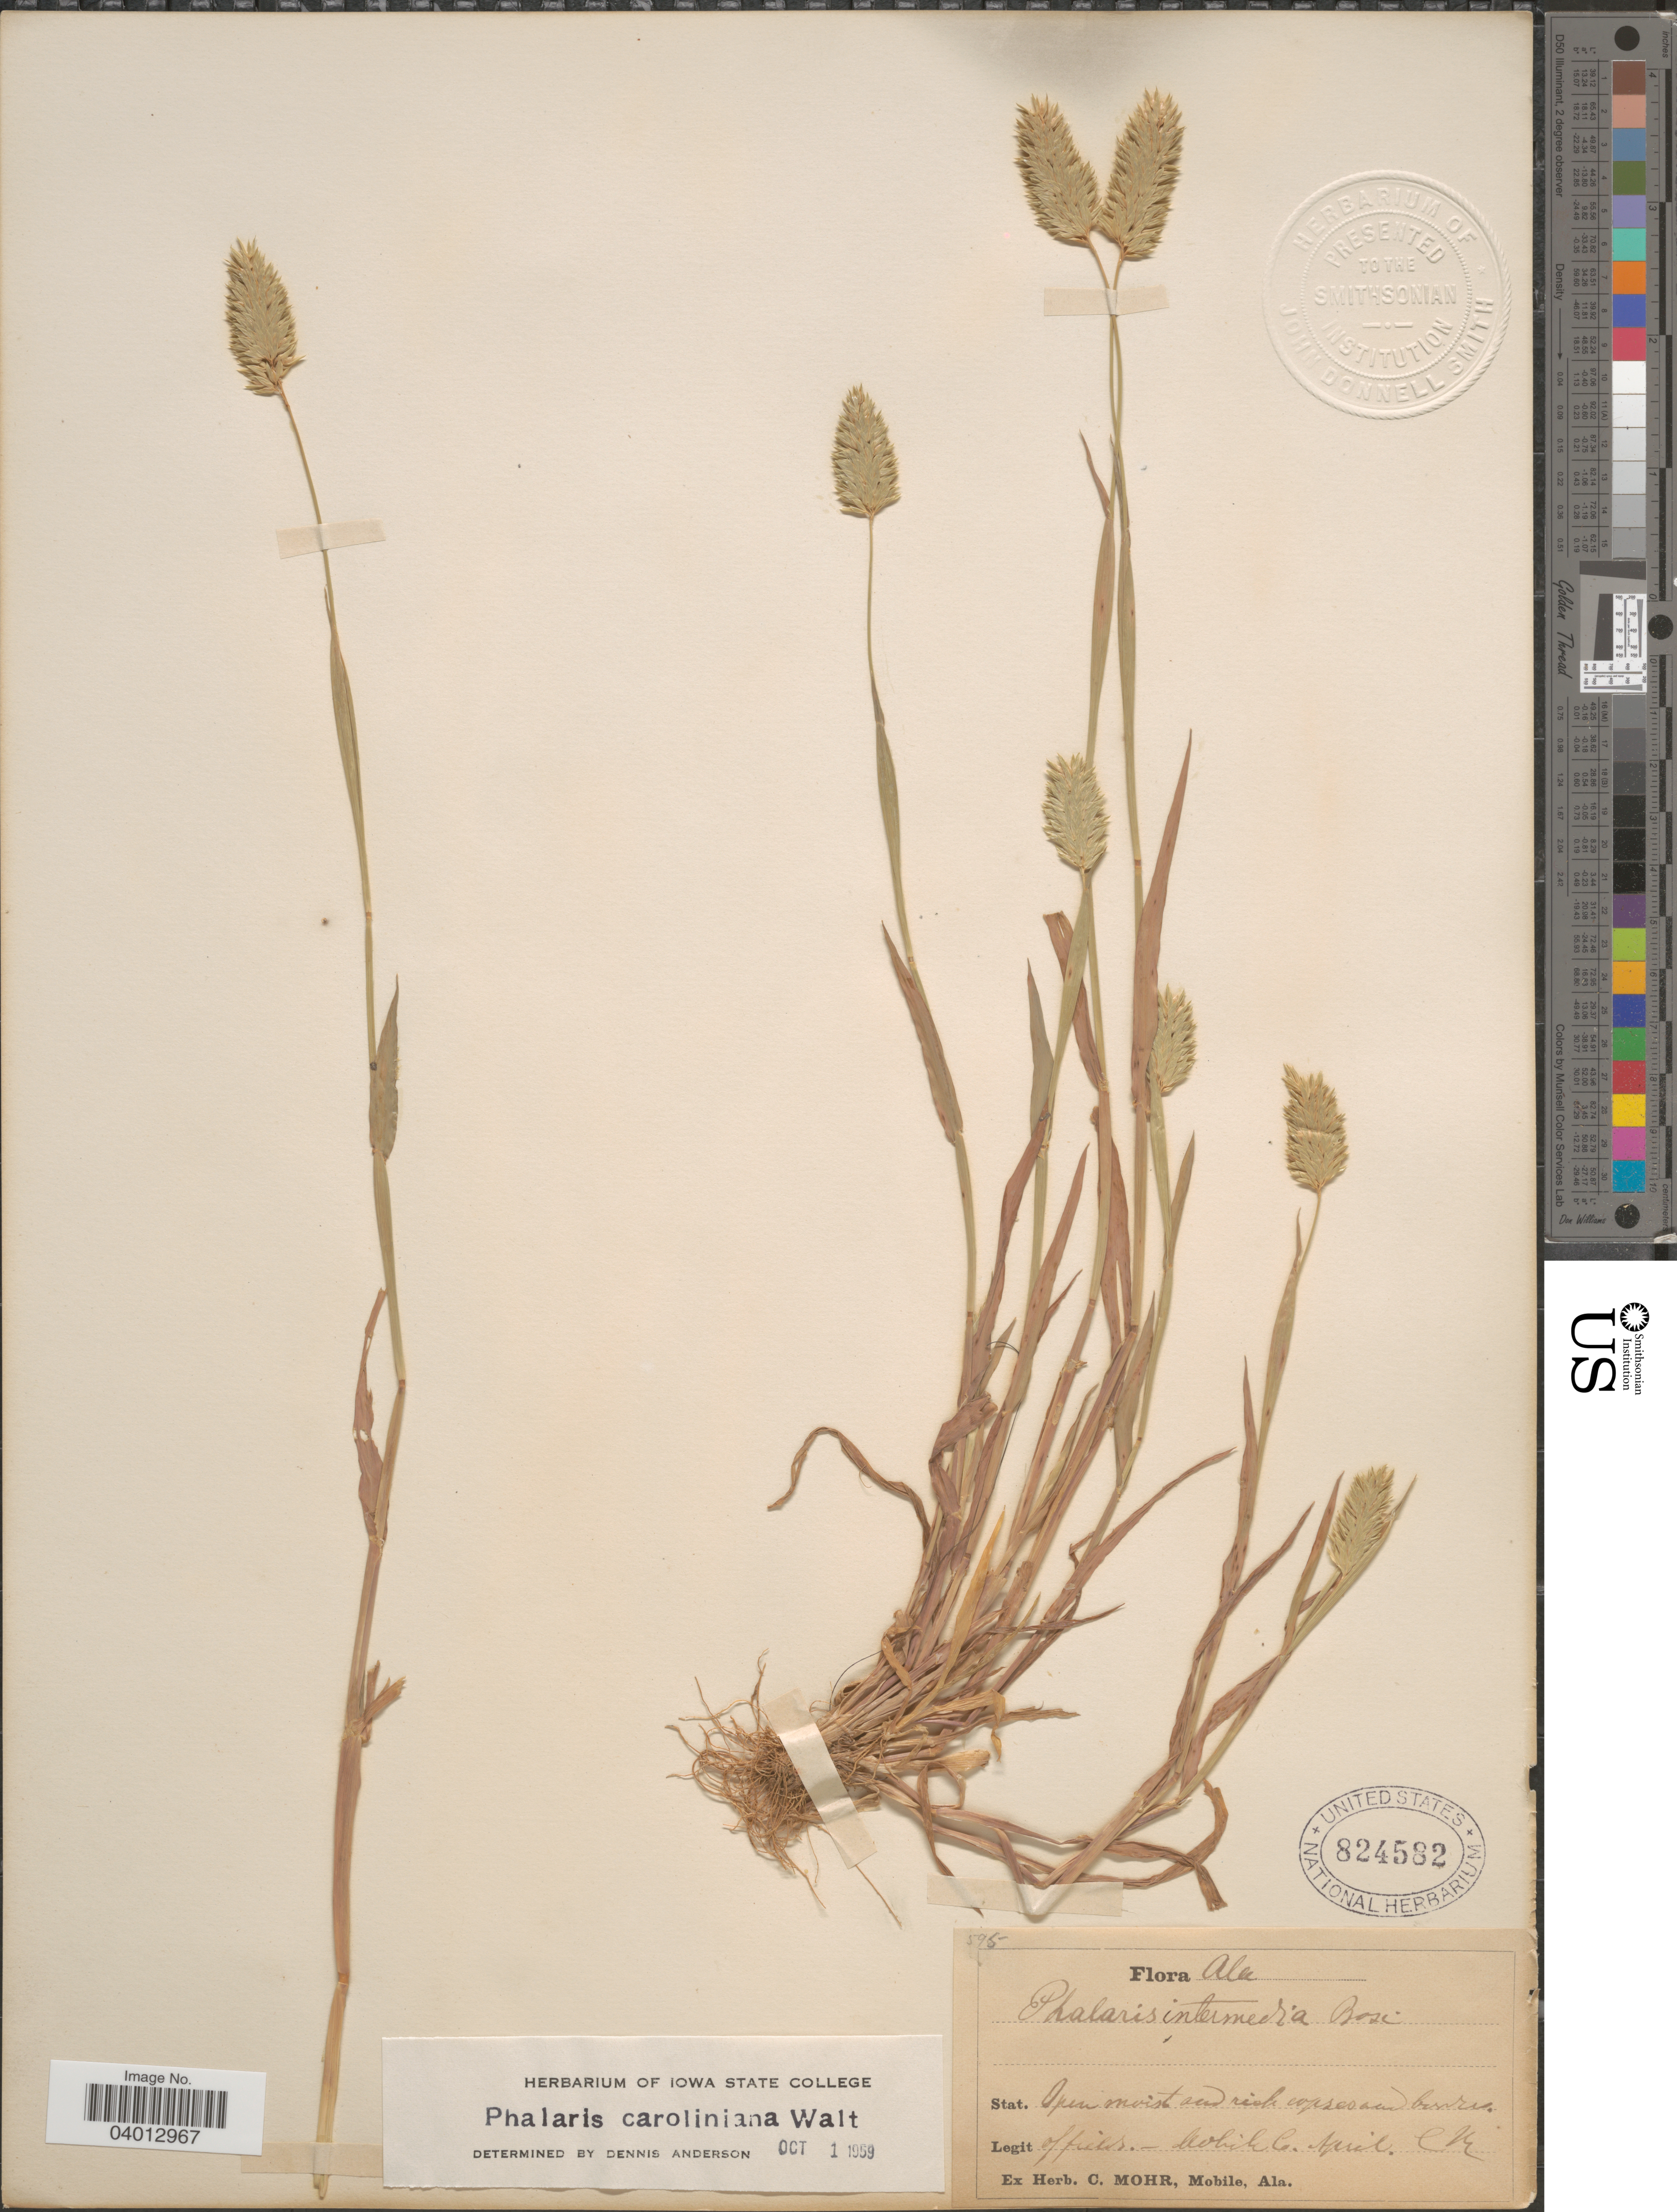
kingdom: Plantae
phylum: Tracheophyta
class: Liliopsida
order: Poales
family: Poaceae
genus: Phalaris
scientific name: Phalaris caroliniana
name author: Walter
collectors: C. T. Mohr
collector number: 595?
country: United States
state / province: Alabama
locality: Mobile Co.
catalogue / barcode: US 824582